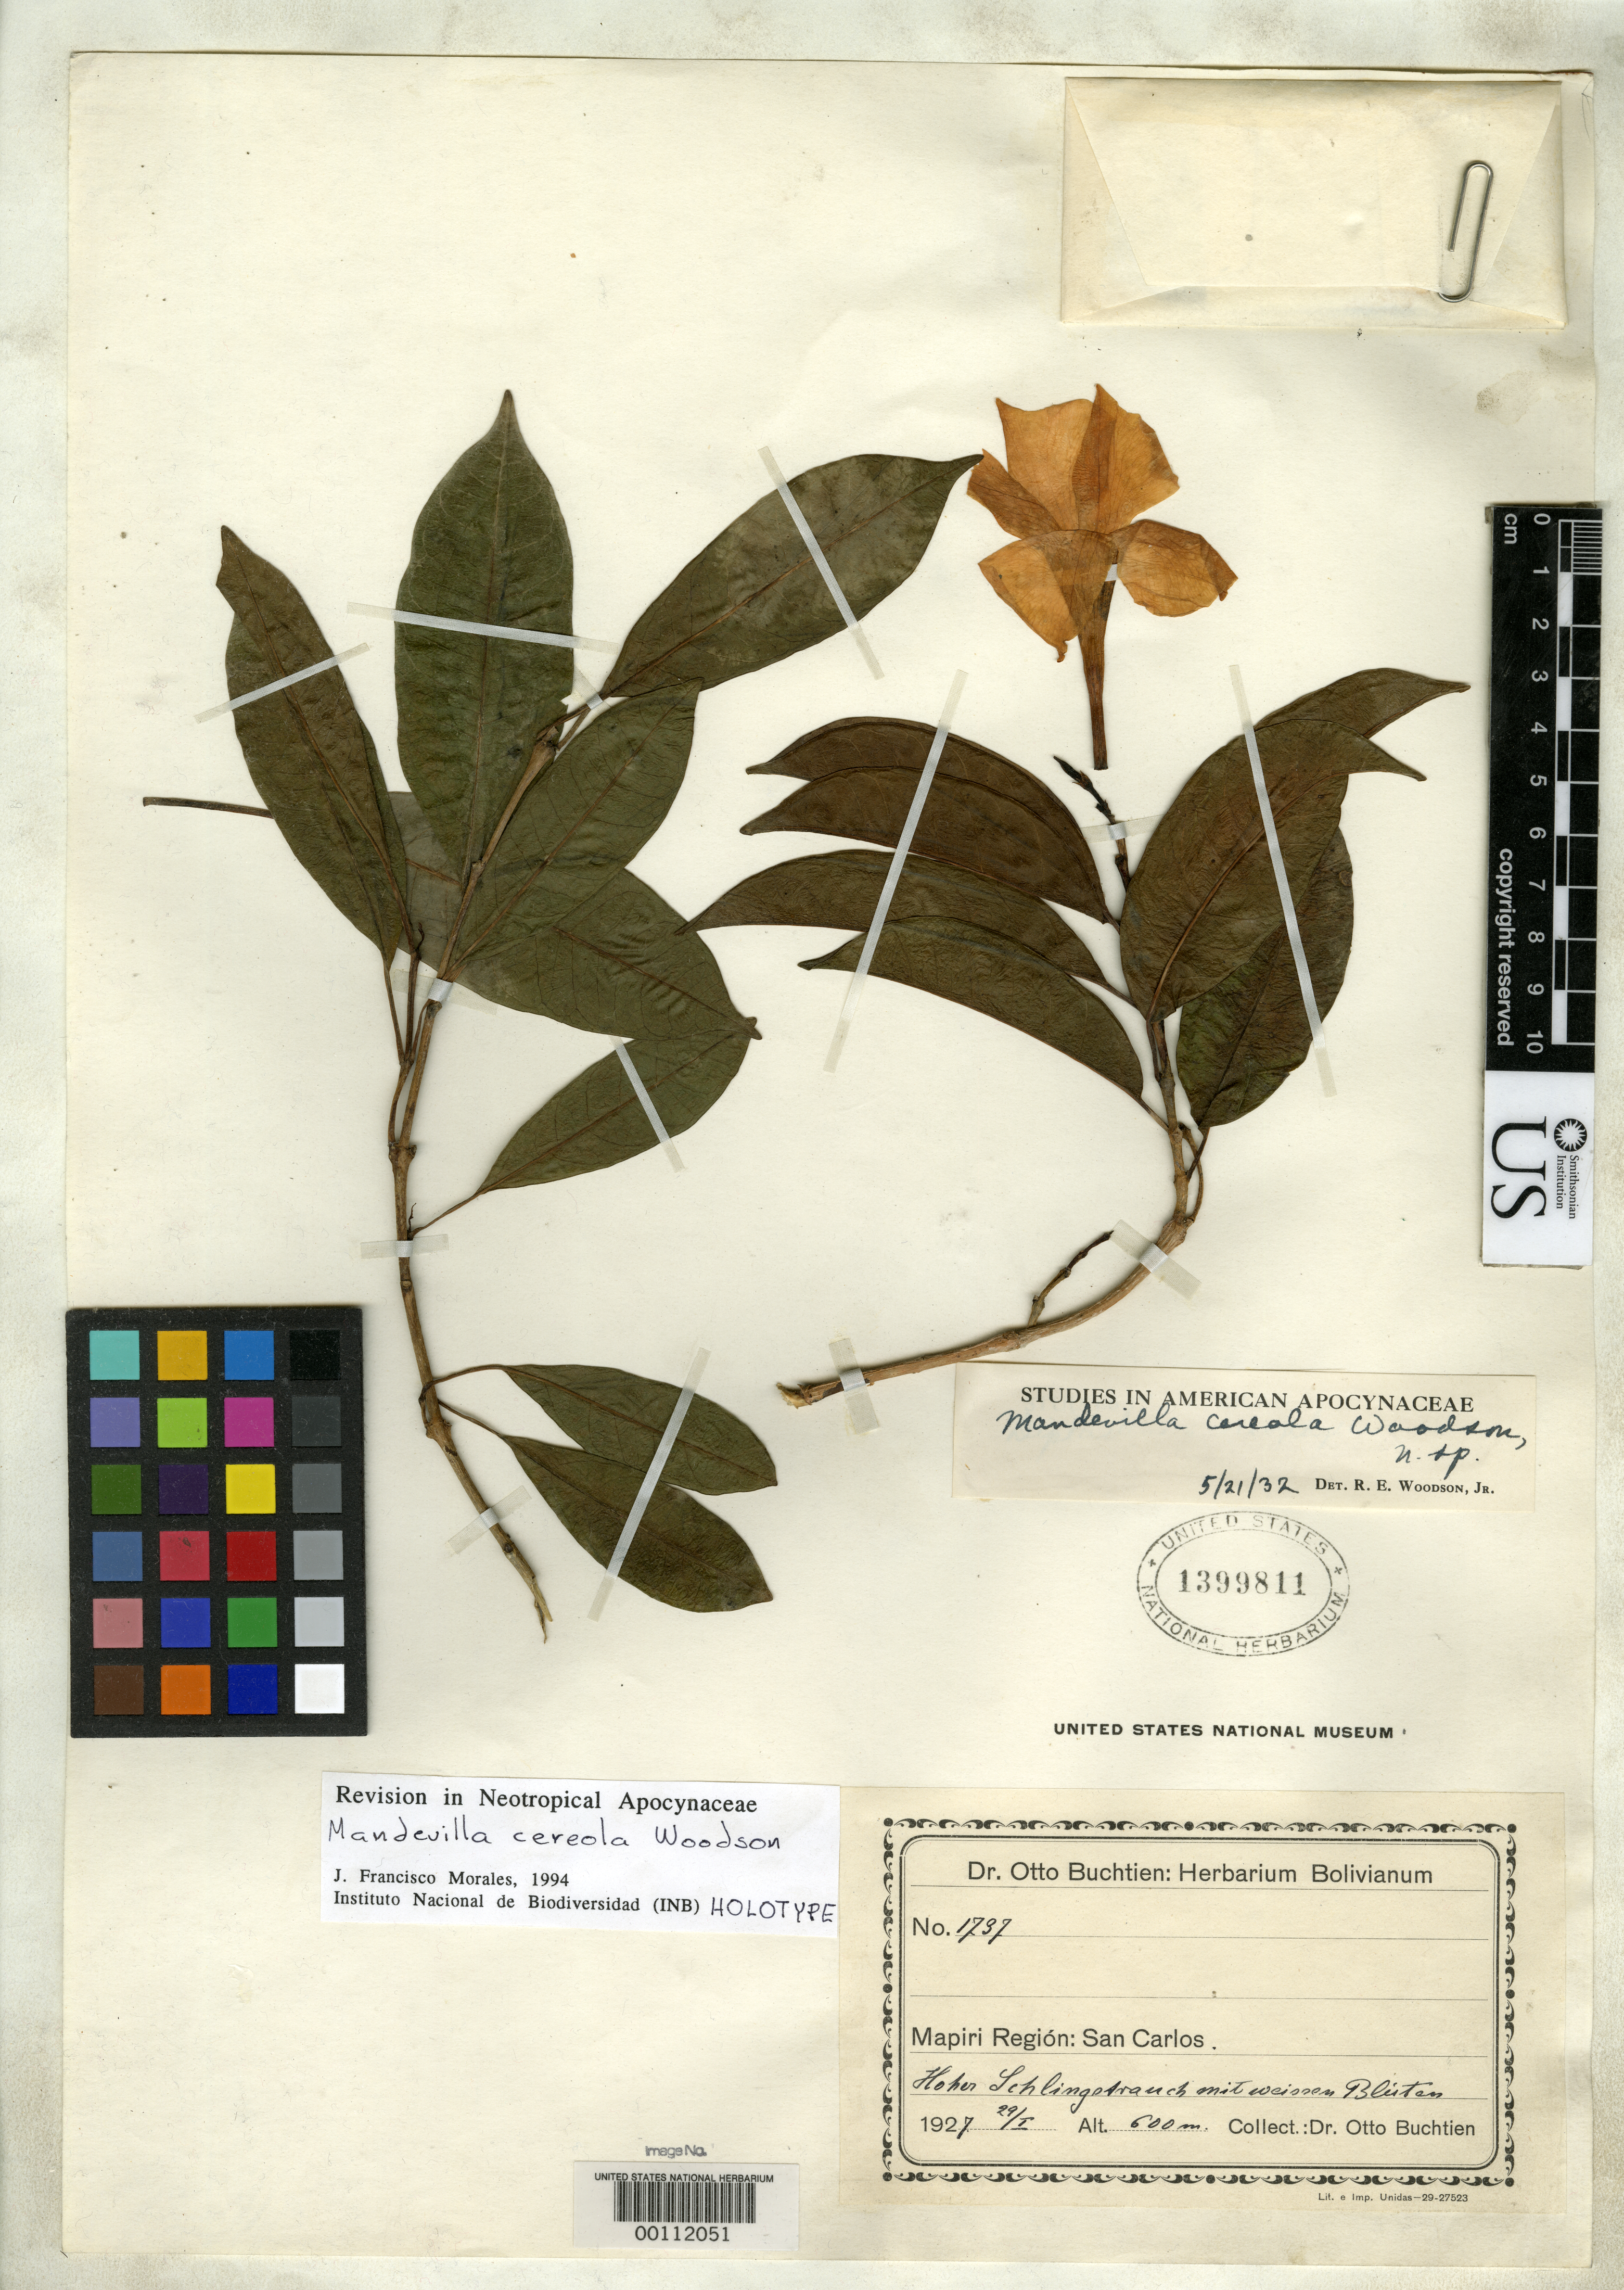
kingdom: Plantae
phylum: Tracheophyta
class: Magnoliopsida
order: Gentianales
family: Apocynaceae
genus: Mandevilla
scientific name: Mandevilla cereola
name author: Woodson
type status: Isotype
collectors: O. Buchtien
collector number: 1737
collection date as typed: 29 Jan 1927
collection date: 1927-01-29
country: Bolivia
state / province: La Paz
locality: Mapiri region, San Carlos.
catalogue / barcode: US 1399811